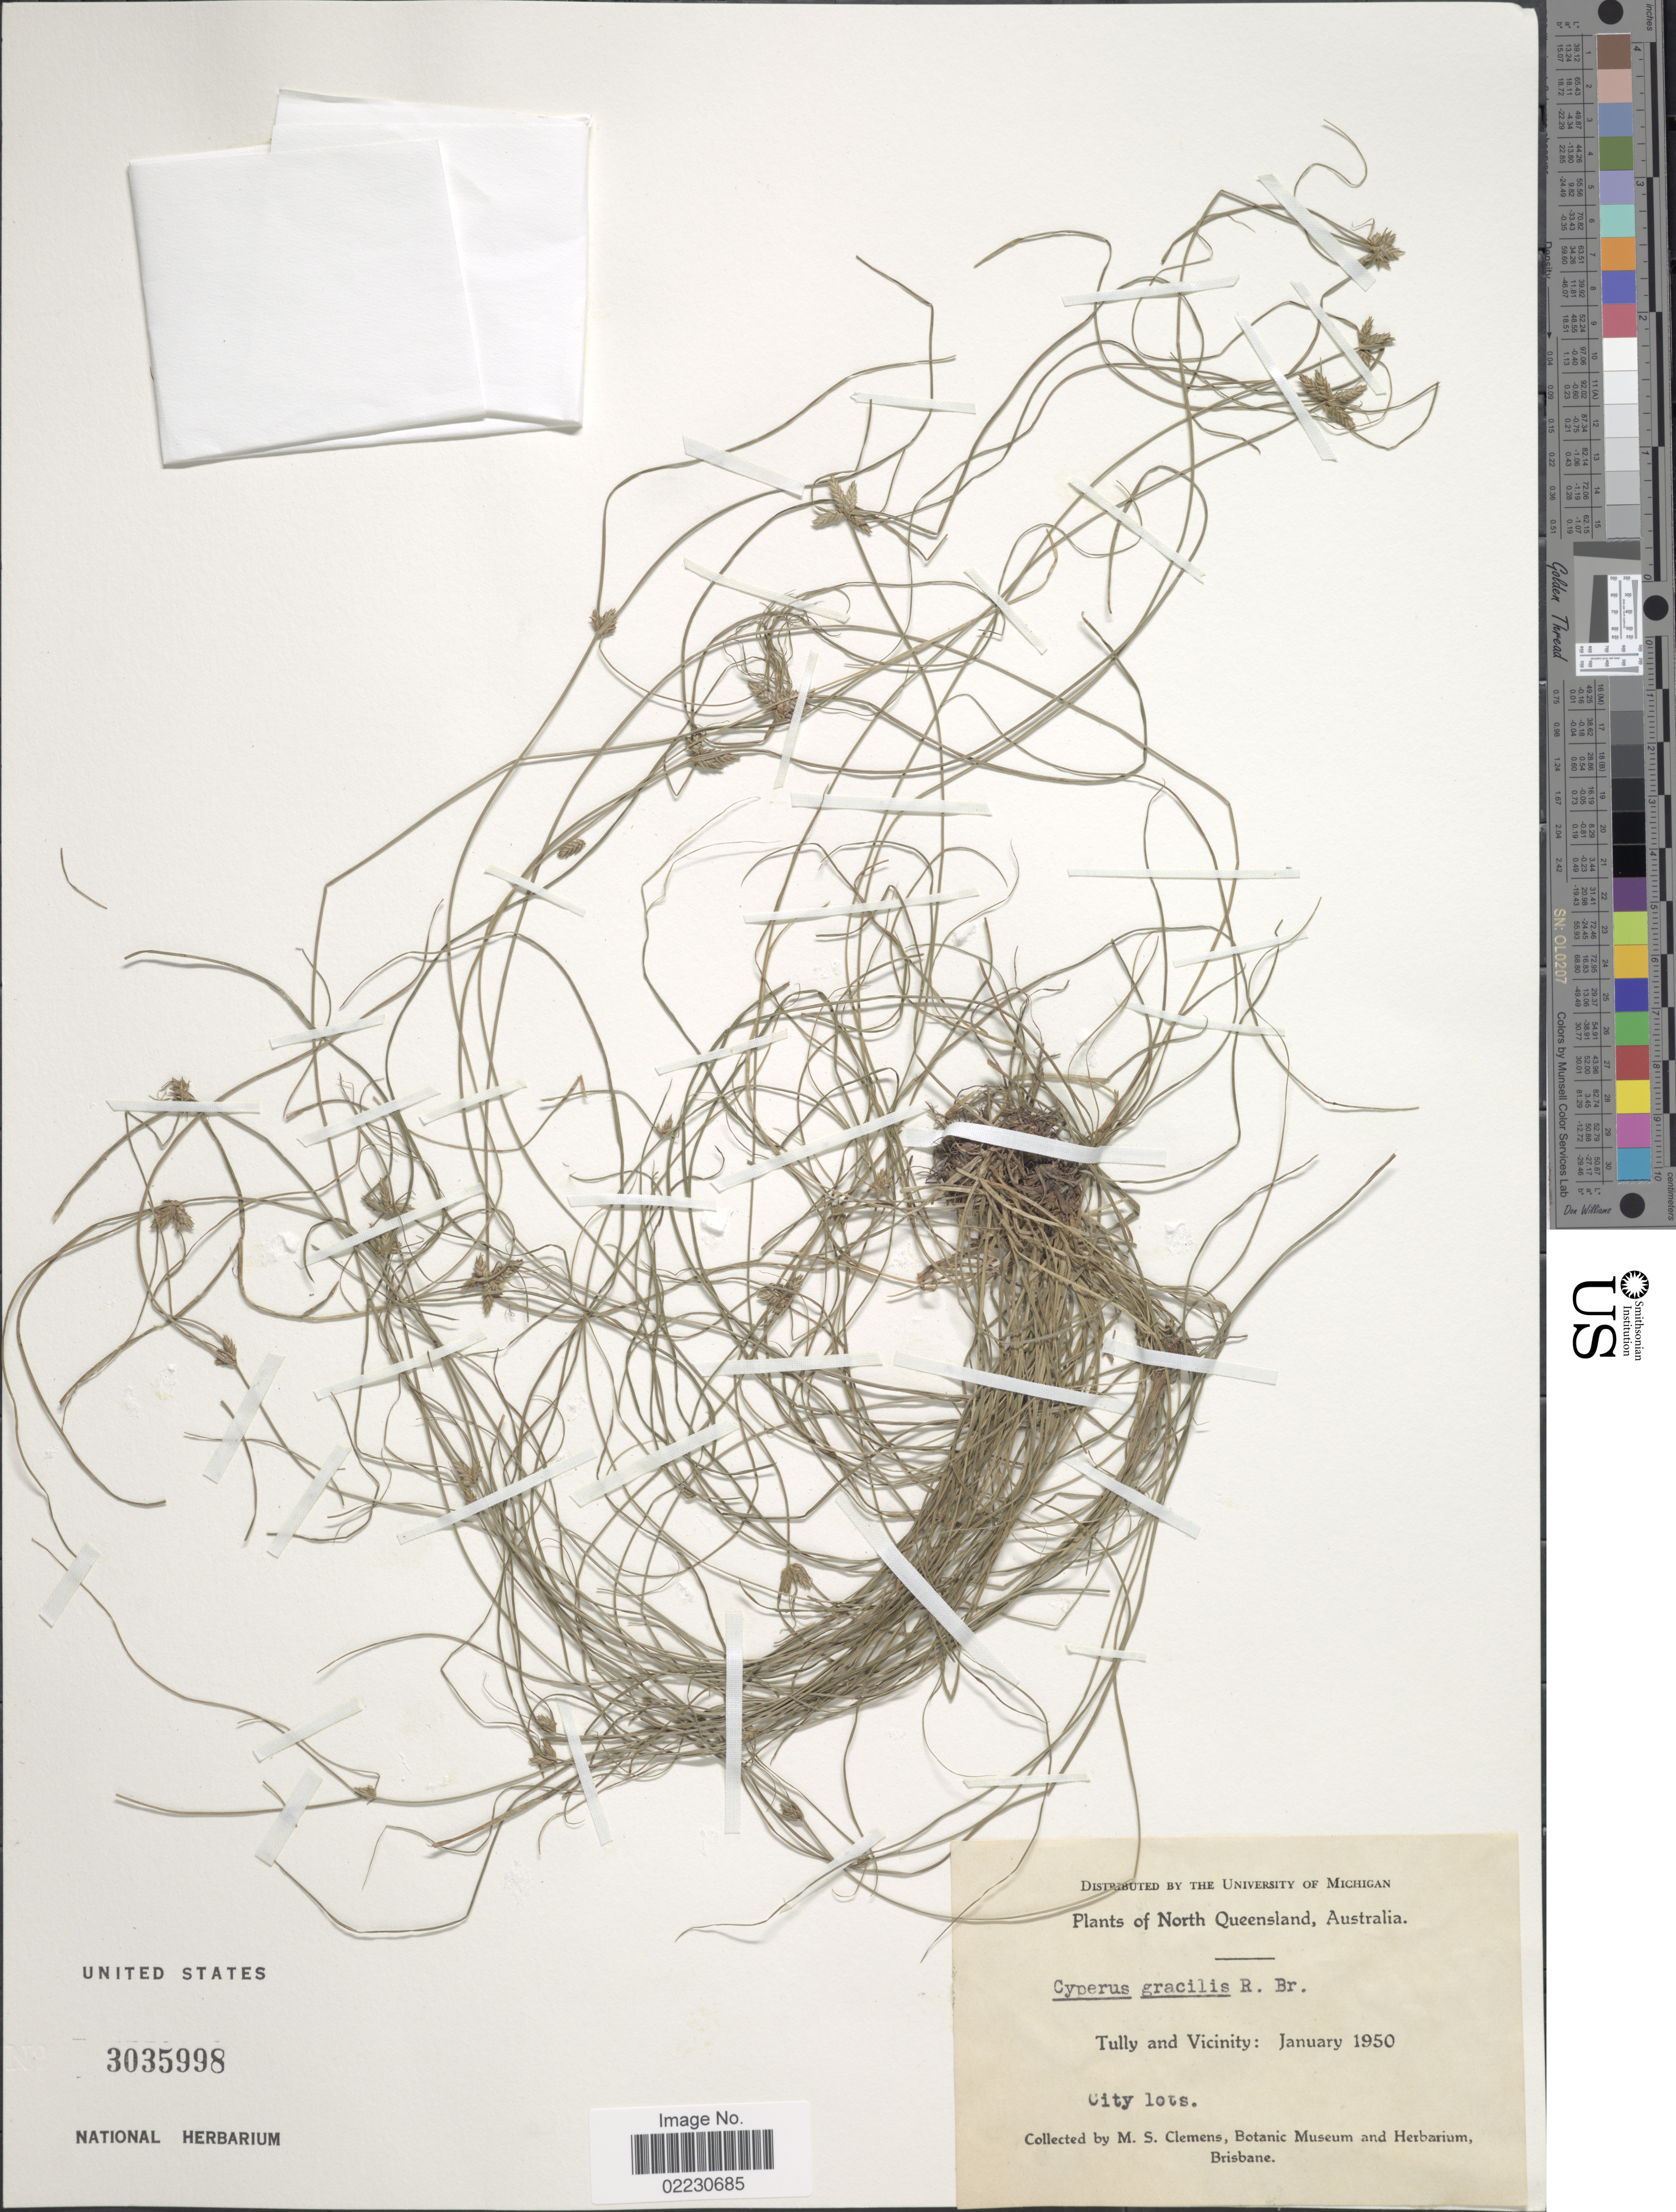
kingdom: Plantae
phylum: Tracheophyta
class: Liliopsida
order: Poales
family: Cyperaceae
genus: Cyperus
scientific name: Cyperus gracilis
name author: R. Br.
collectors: M. S. Clemens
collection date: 1950-01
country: Australia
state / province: Queensland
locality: North Queensland. Tully and Vicinity. City lots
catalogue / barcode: US 3035998